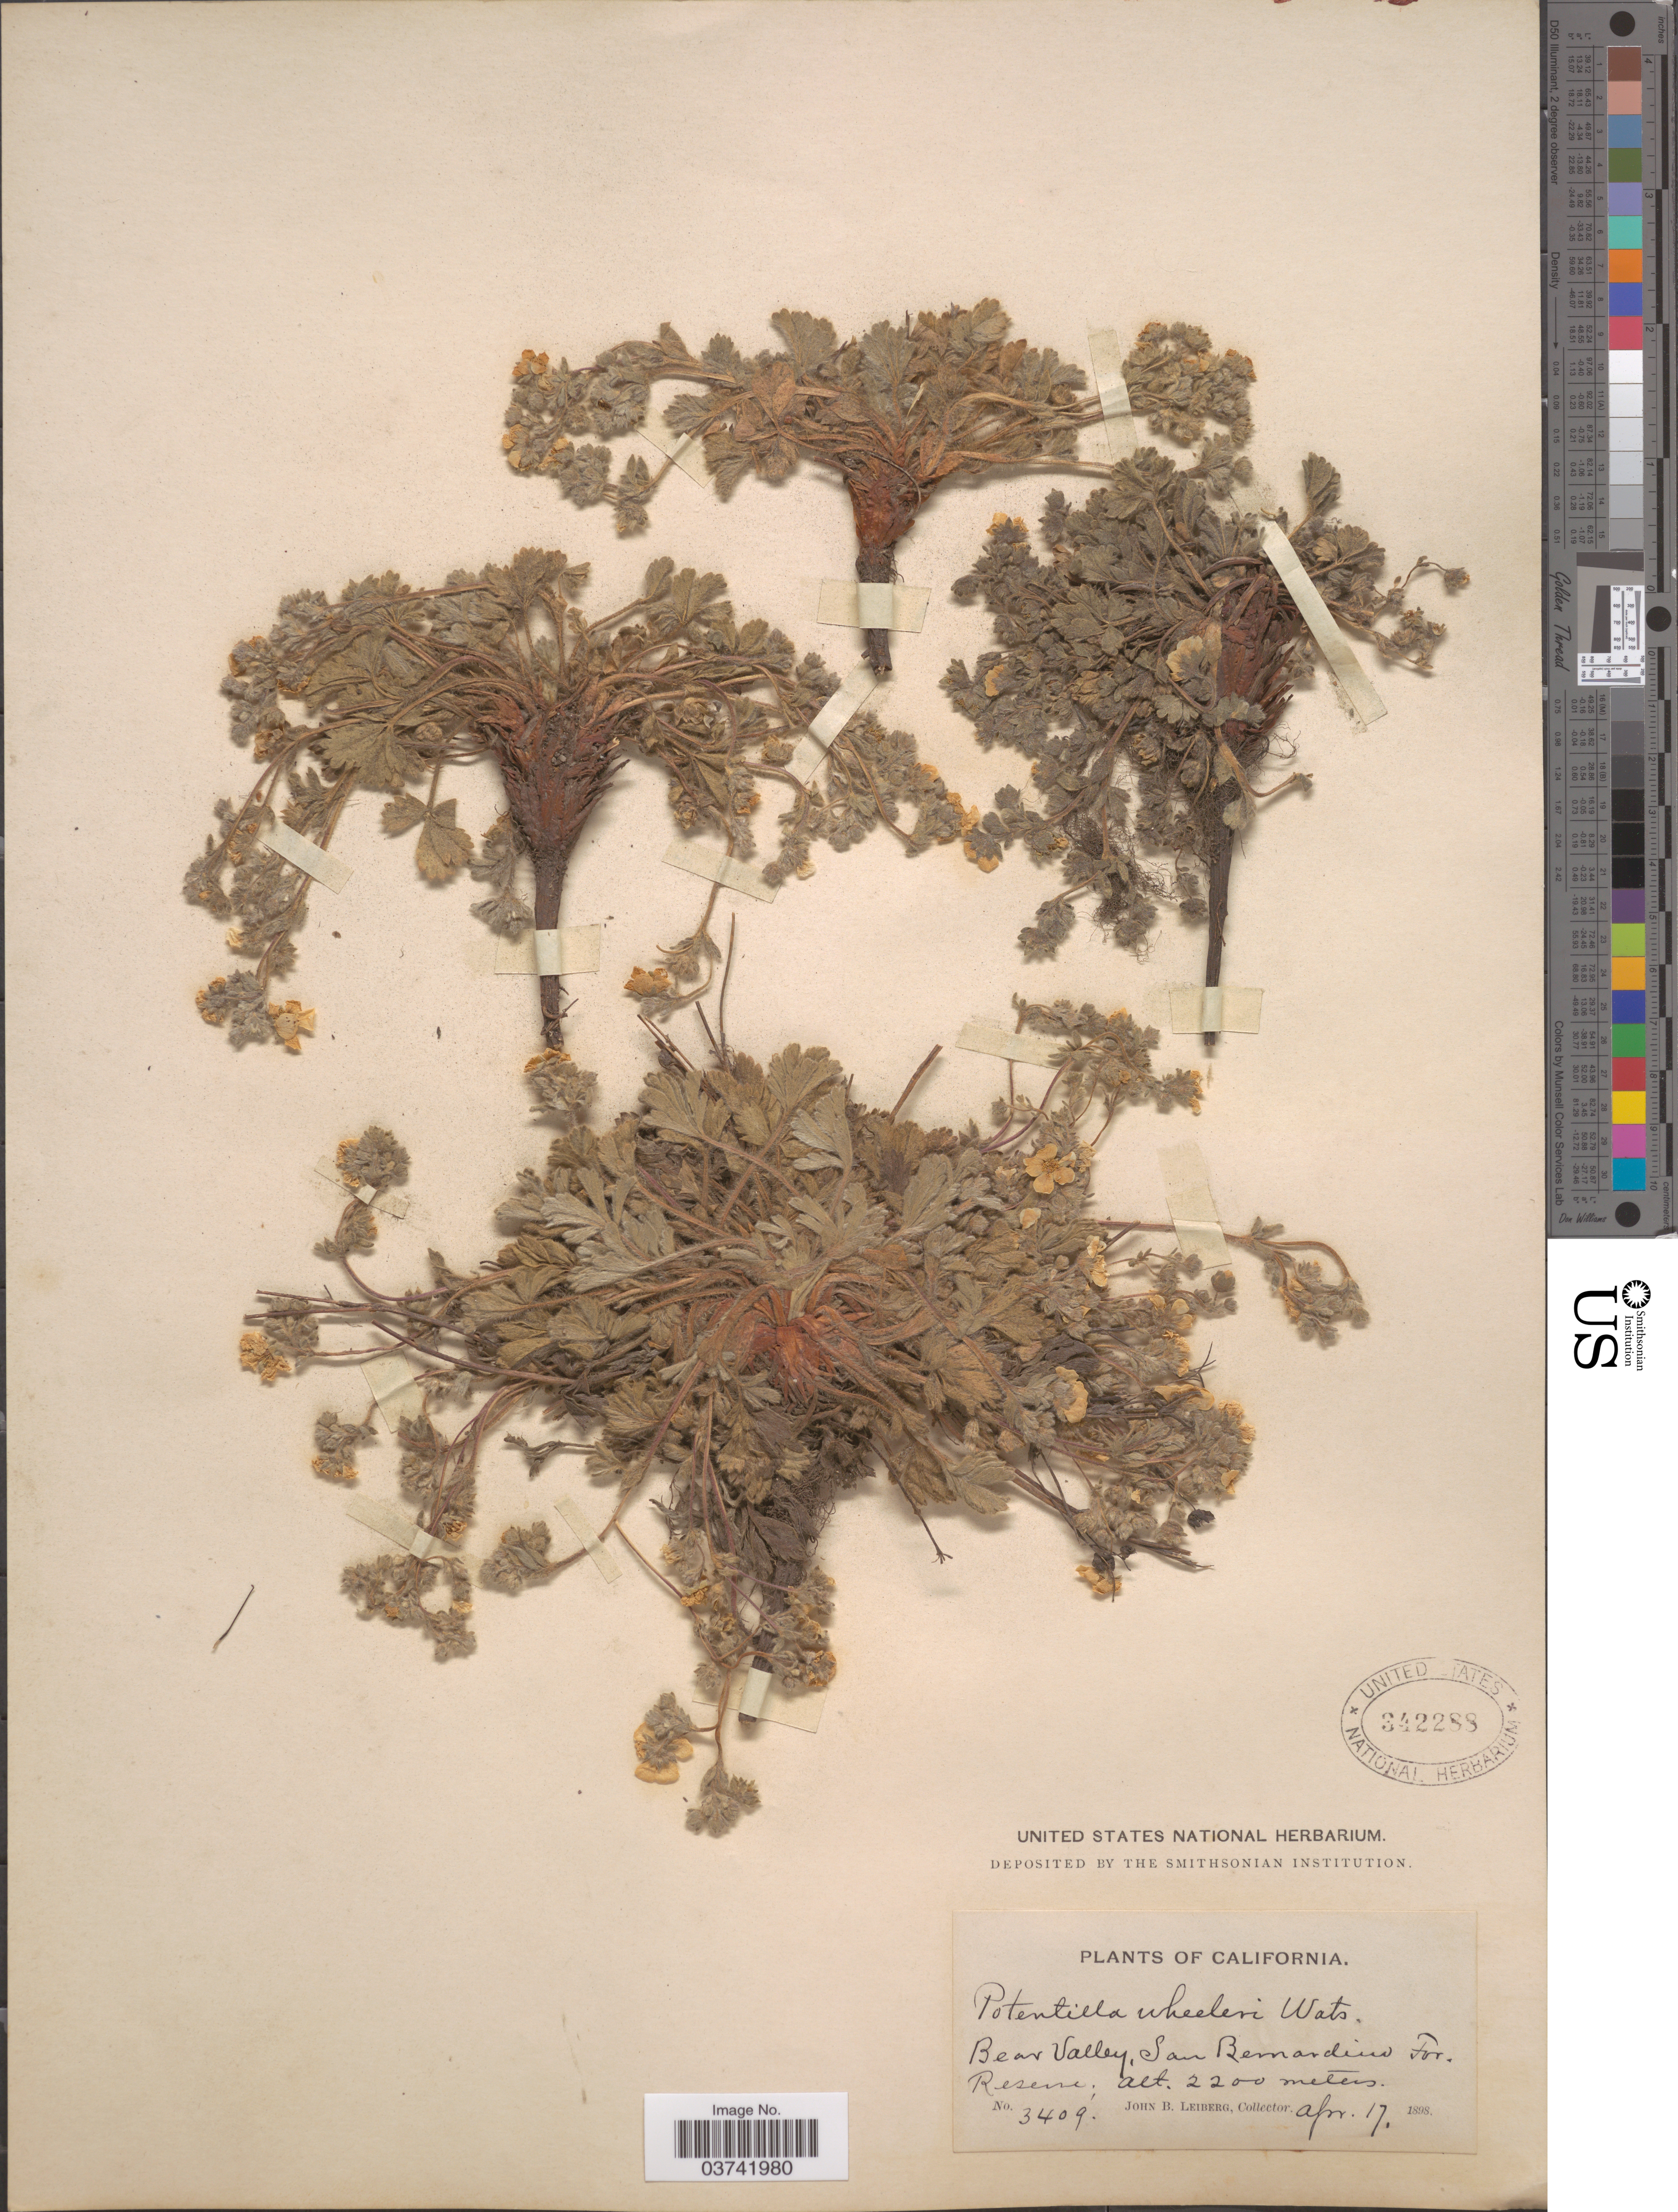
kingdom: Plantae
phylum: Tracheophyta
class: Magnoliopsida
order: Rosales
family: Rosaceae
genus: Potentilla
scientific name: Potentilla wheeleri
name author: S. Watson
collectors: J. B. Leiberg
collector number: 3409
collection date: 1898-04-17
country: United States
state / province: California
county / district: San Bernardino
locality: Bear Valley, San Bernardino For. Reserve.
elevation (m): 2200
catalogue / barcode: US 342288